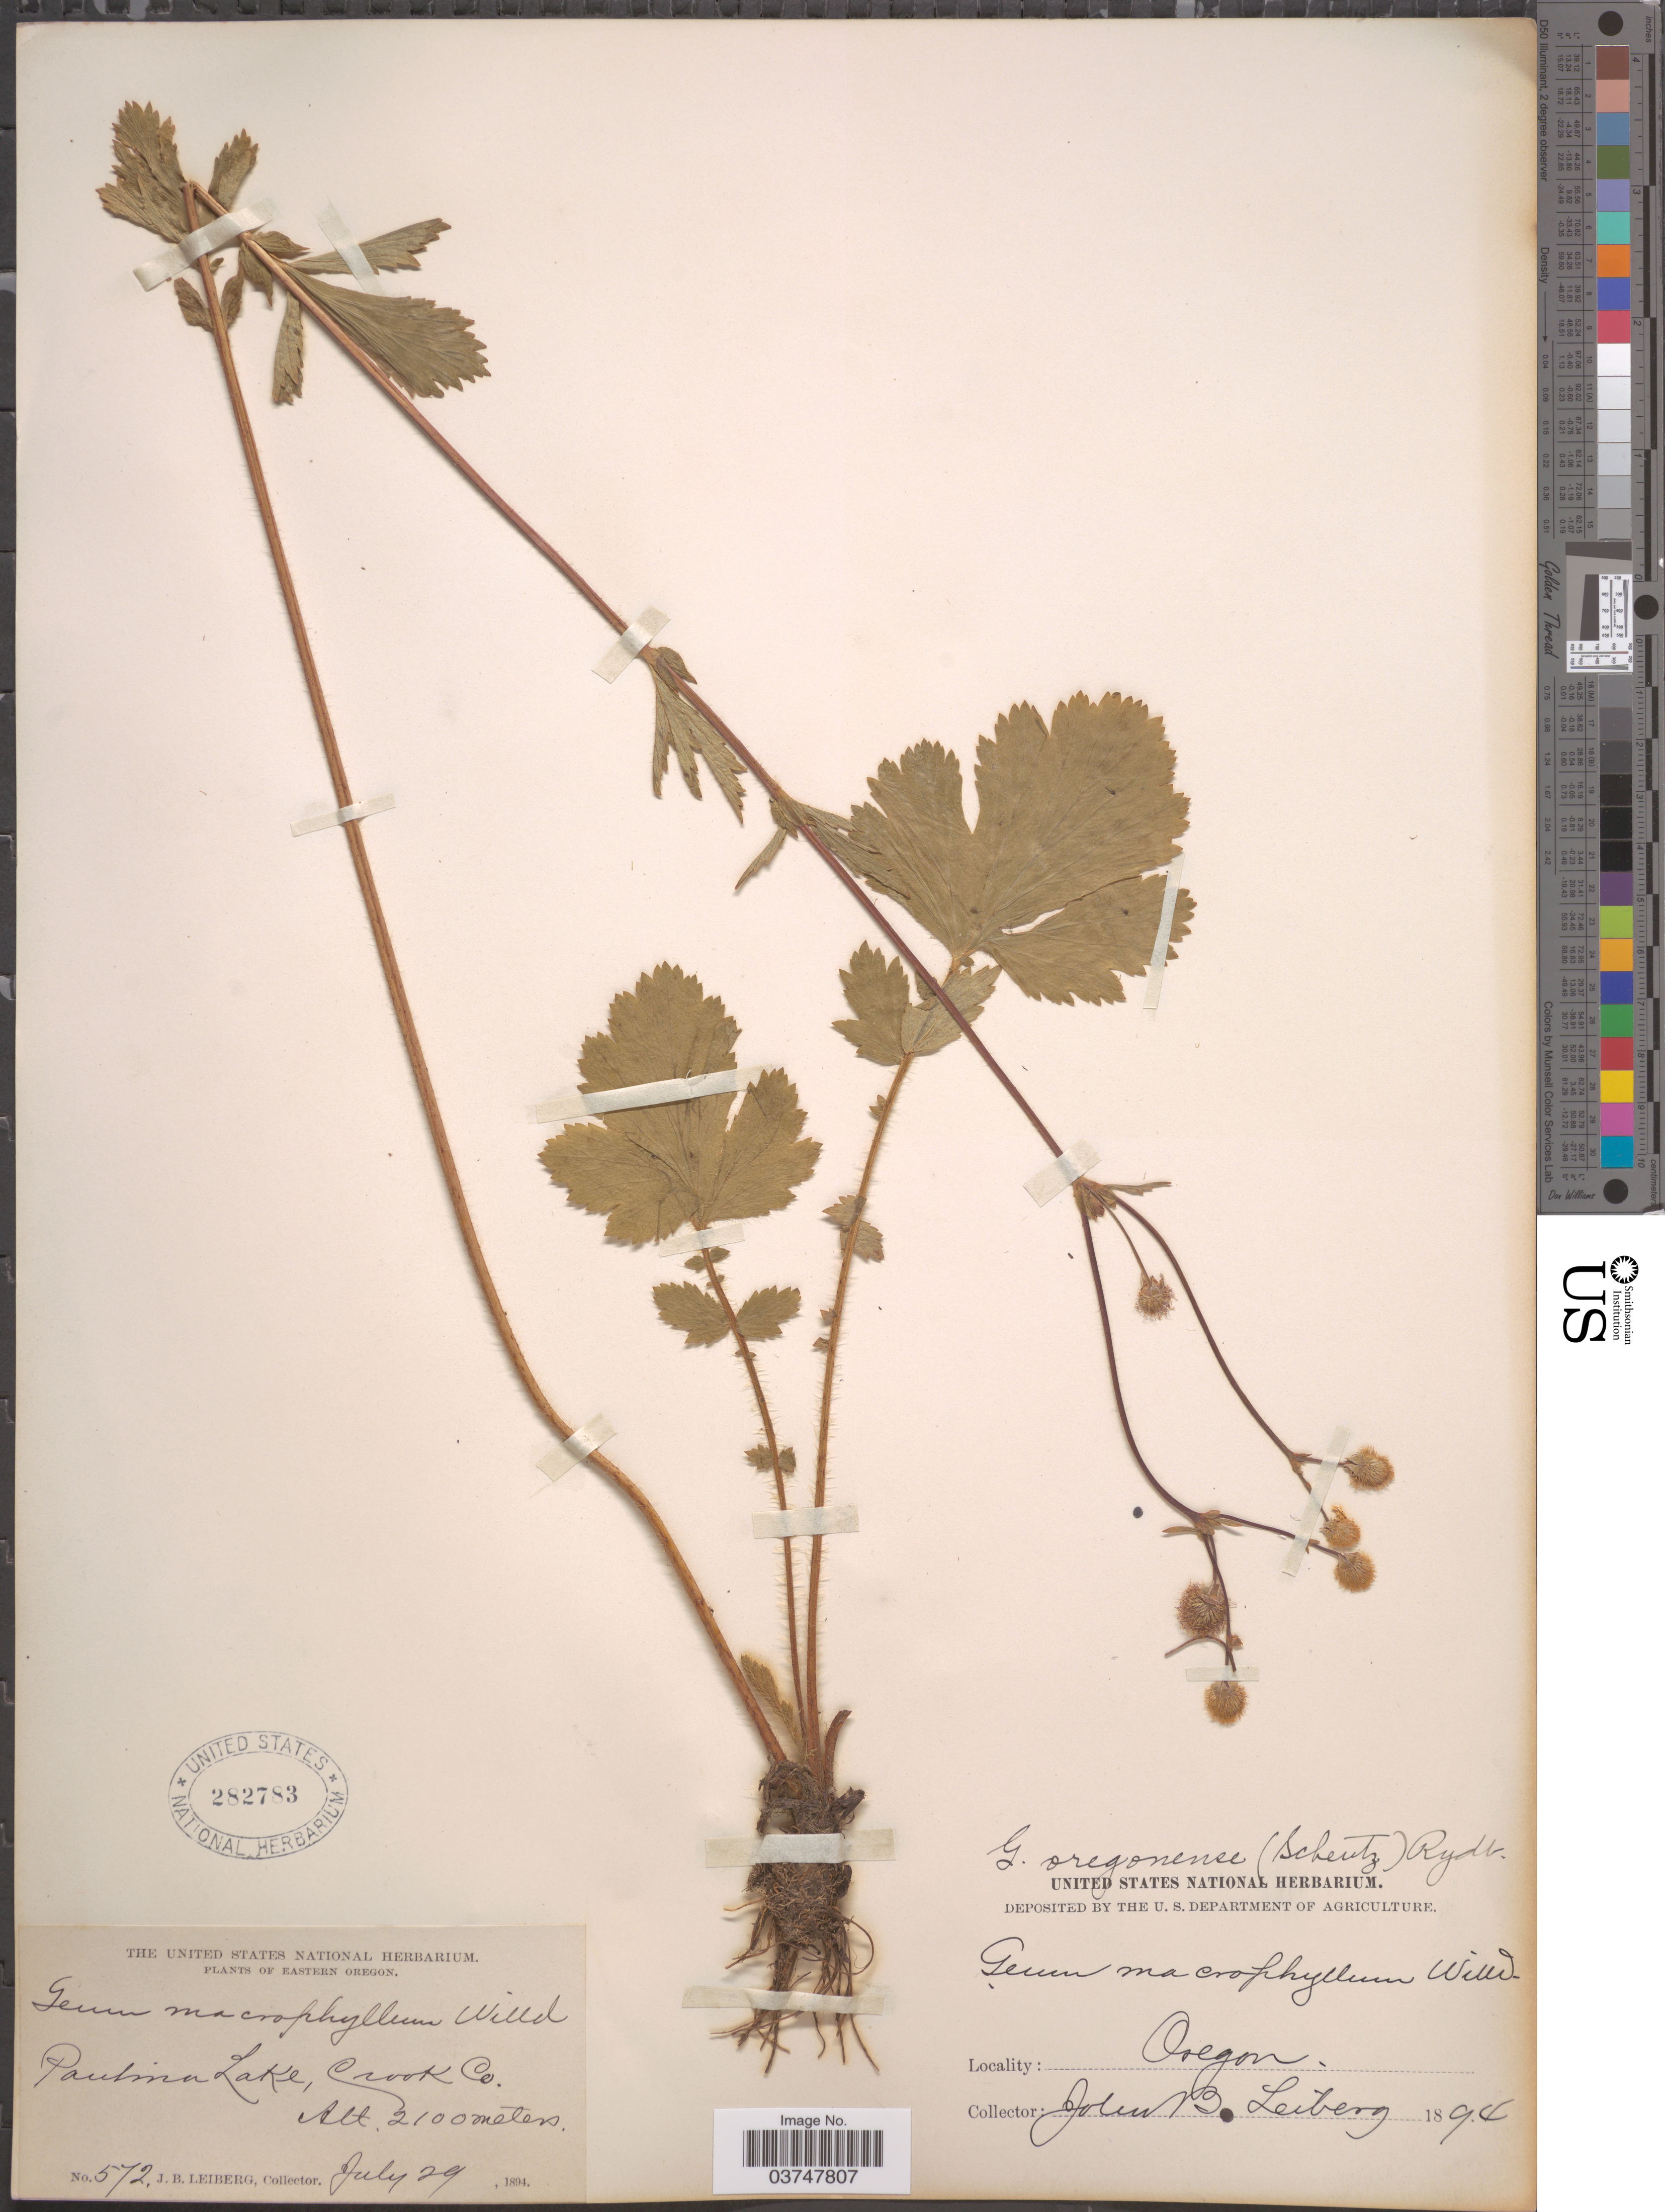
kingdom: Plantae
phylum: Tracheophyta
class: Magnoliopsida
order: Rosales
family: Rosaceae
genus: Geum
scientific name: Geum oregonense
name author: Rydb.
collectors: J. B. Leiberg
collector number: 572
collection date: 1894-07-29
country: United States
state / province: Oregon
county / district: Deschutes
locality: Eastern Oregon. Paulina Lake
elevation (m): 2100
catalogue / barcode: US 282783